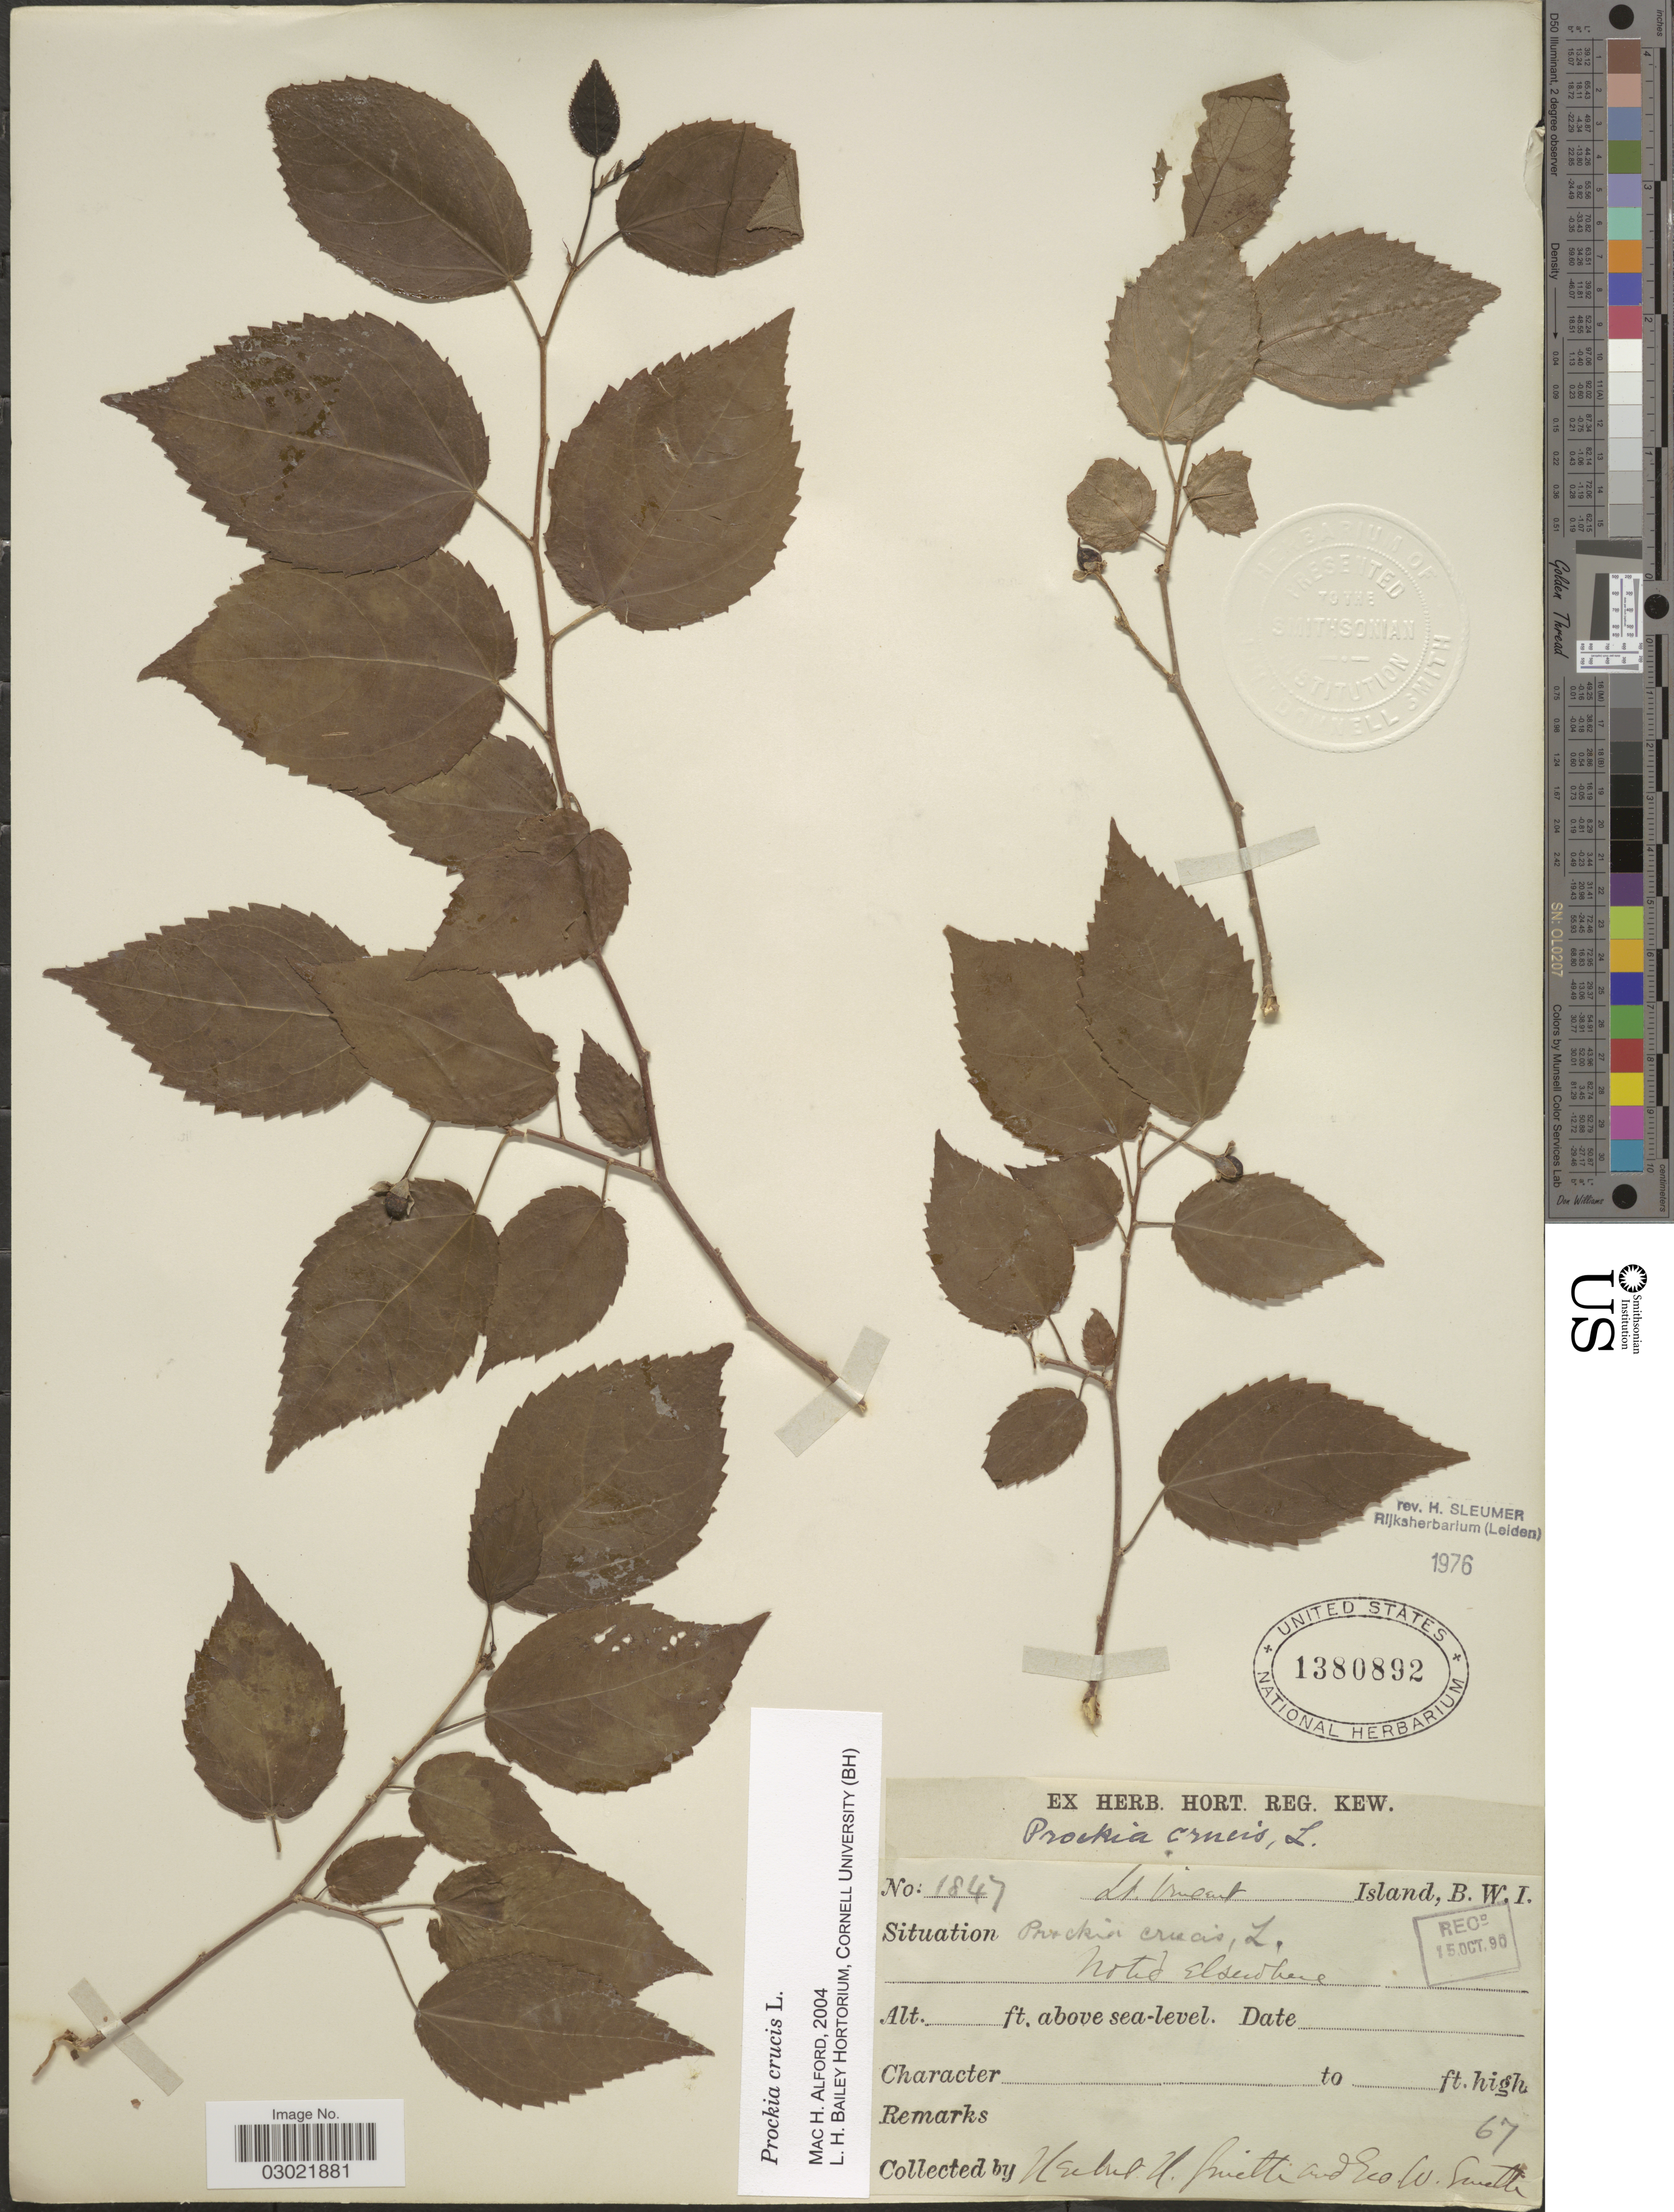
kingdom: Plantae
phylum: Tracheophyta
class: Magnoliopsida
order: Malpighiales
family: Salicaceae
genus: Prockia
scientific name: Prockia crucis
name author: P. Browne ex L.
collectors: Herbert H. Smith & E. Smith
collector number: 1847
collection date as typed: Transcribed d/m/y: 15/10/90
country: St. Vincent - Grenadines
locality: St. Vincent Island. B.W.I.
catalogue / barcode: US 1380892